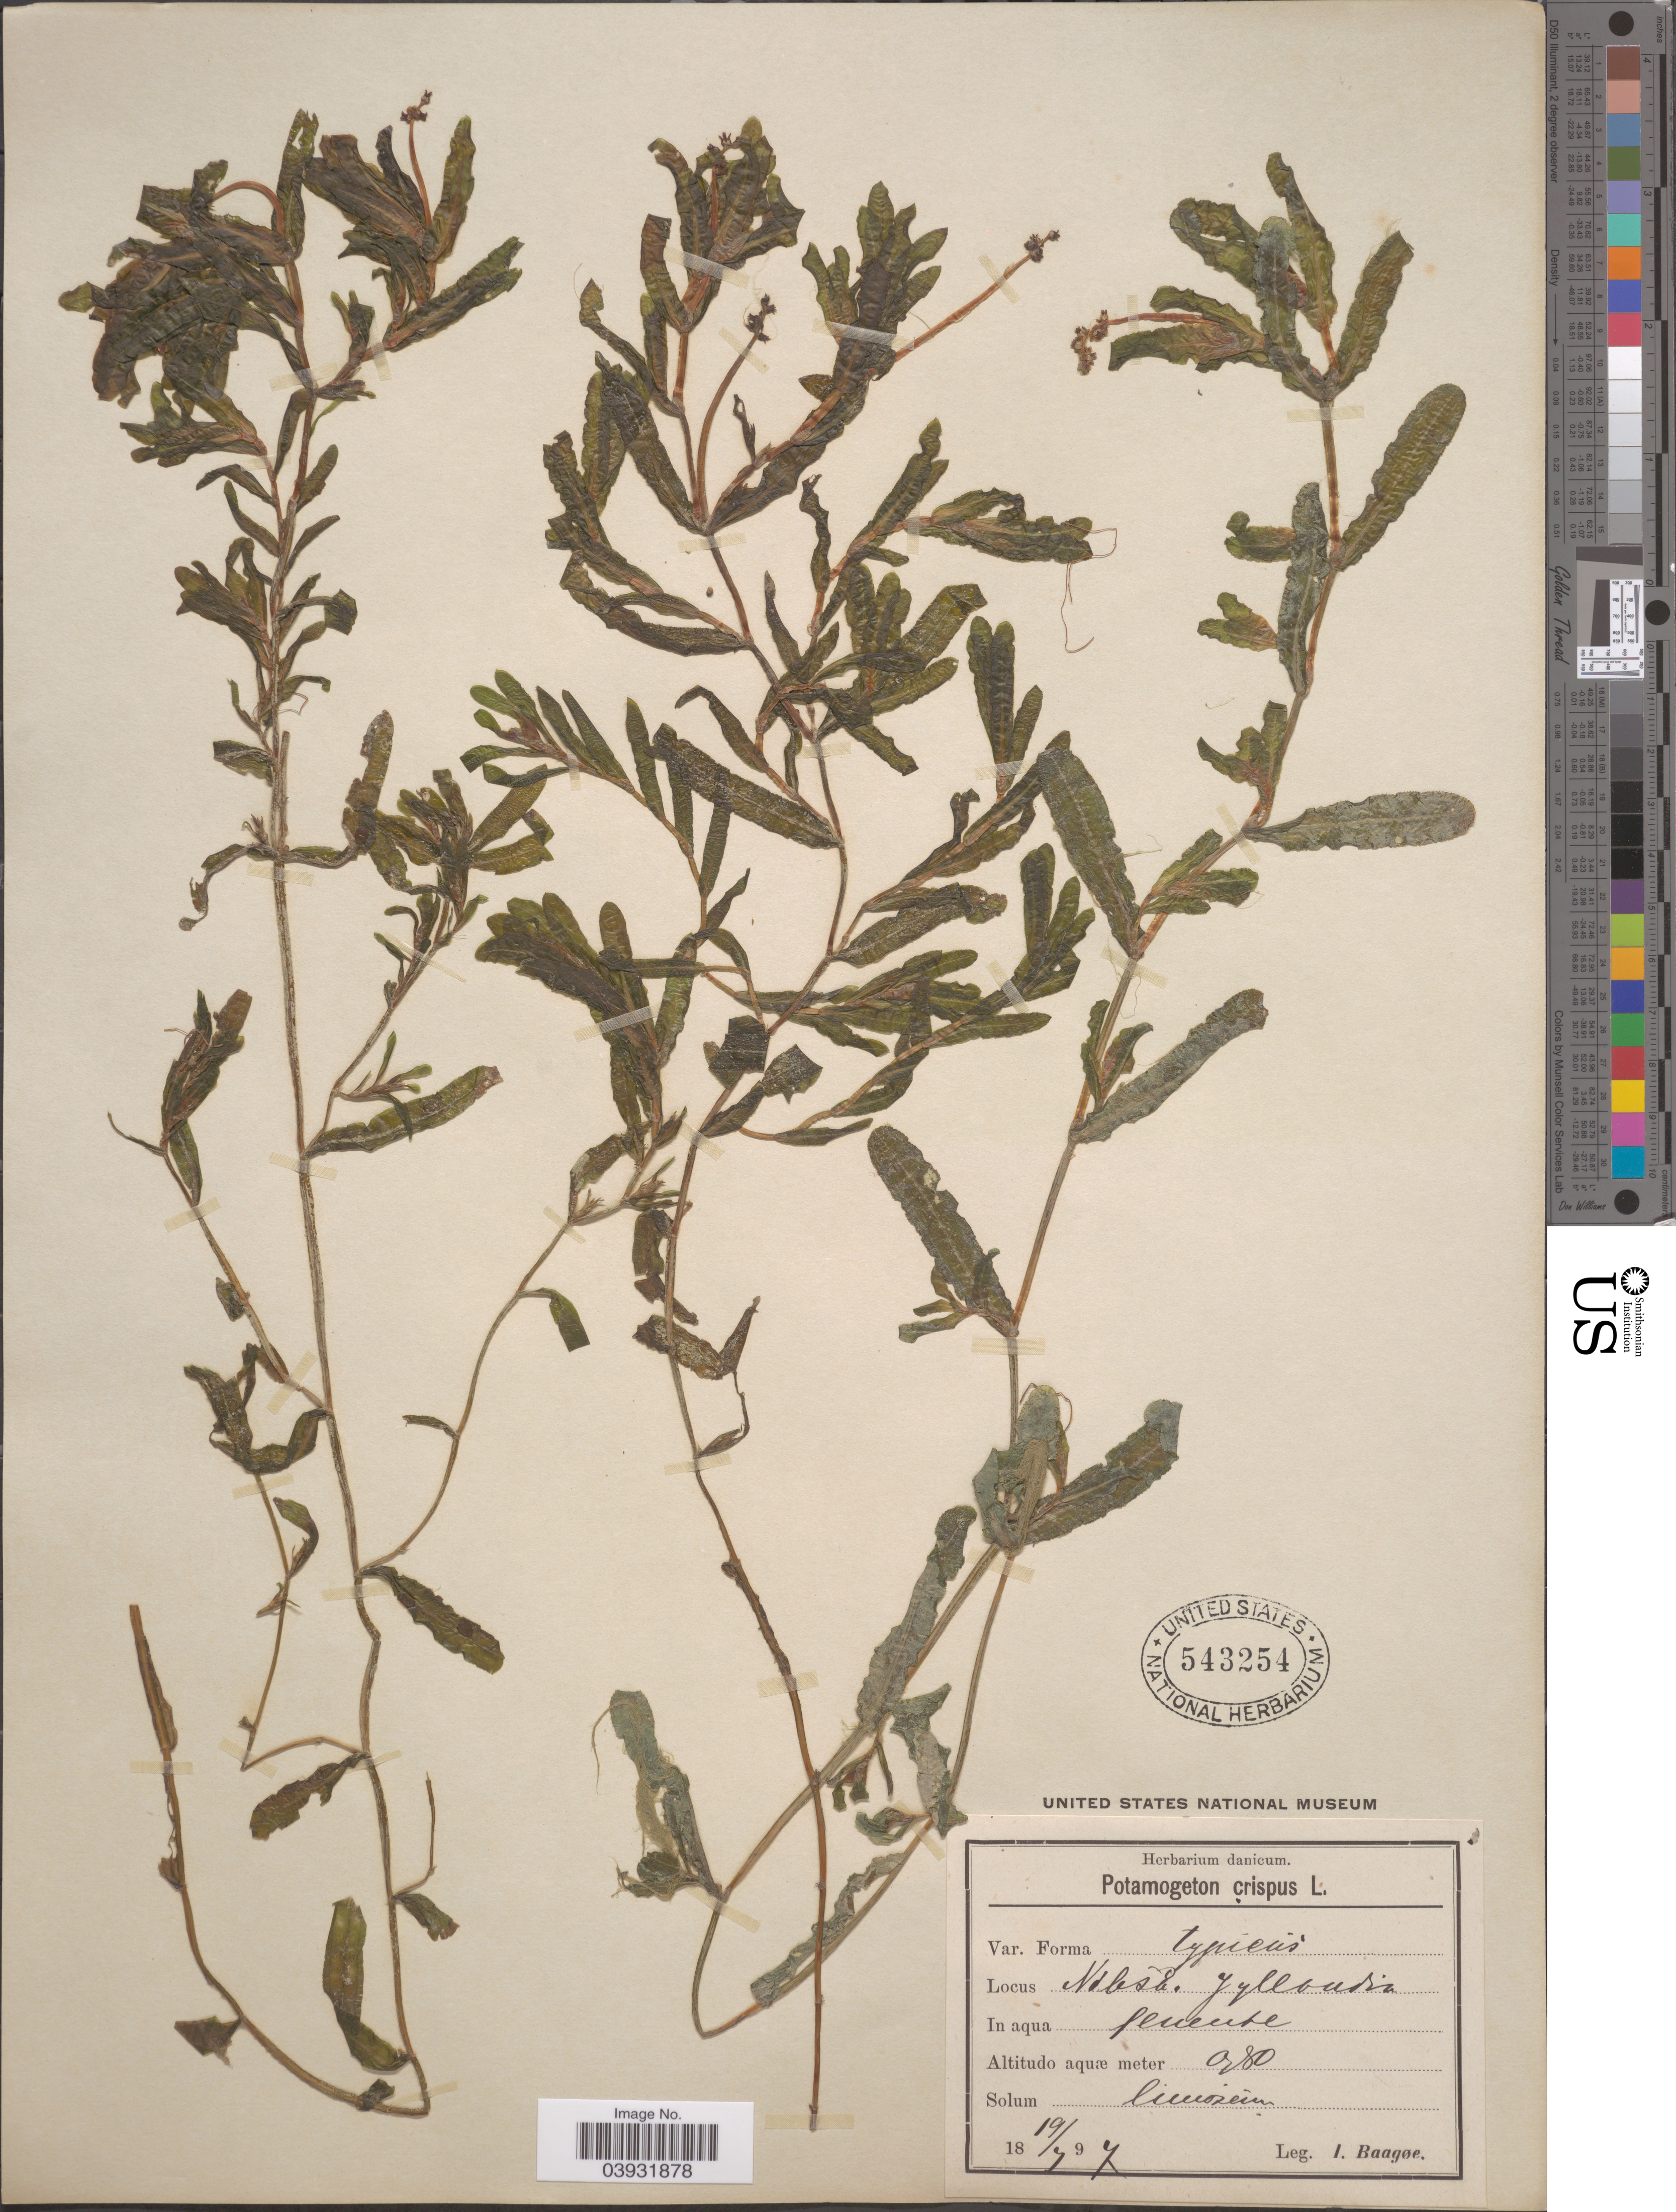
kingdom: Plantae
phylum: Tracheophyta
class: Liliopsida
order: Alismatales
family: Potamogetonaceae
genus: Potamogeton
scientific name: Potamogeton crispus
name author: L.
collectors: I. Baagøe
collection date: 1897-07-19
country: Denmark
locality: Nobsk. Jyllandia.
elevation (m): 980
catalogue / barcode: US 543254